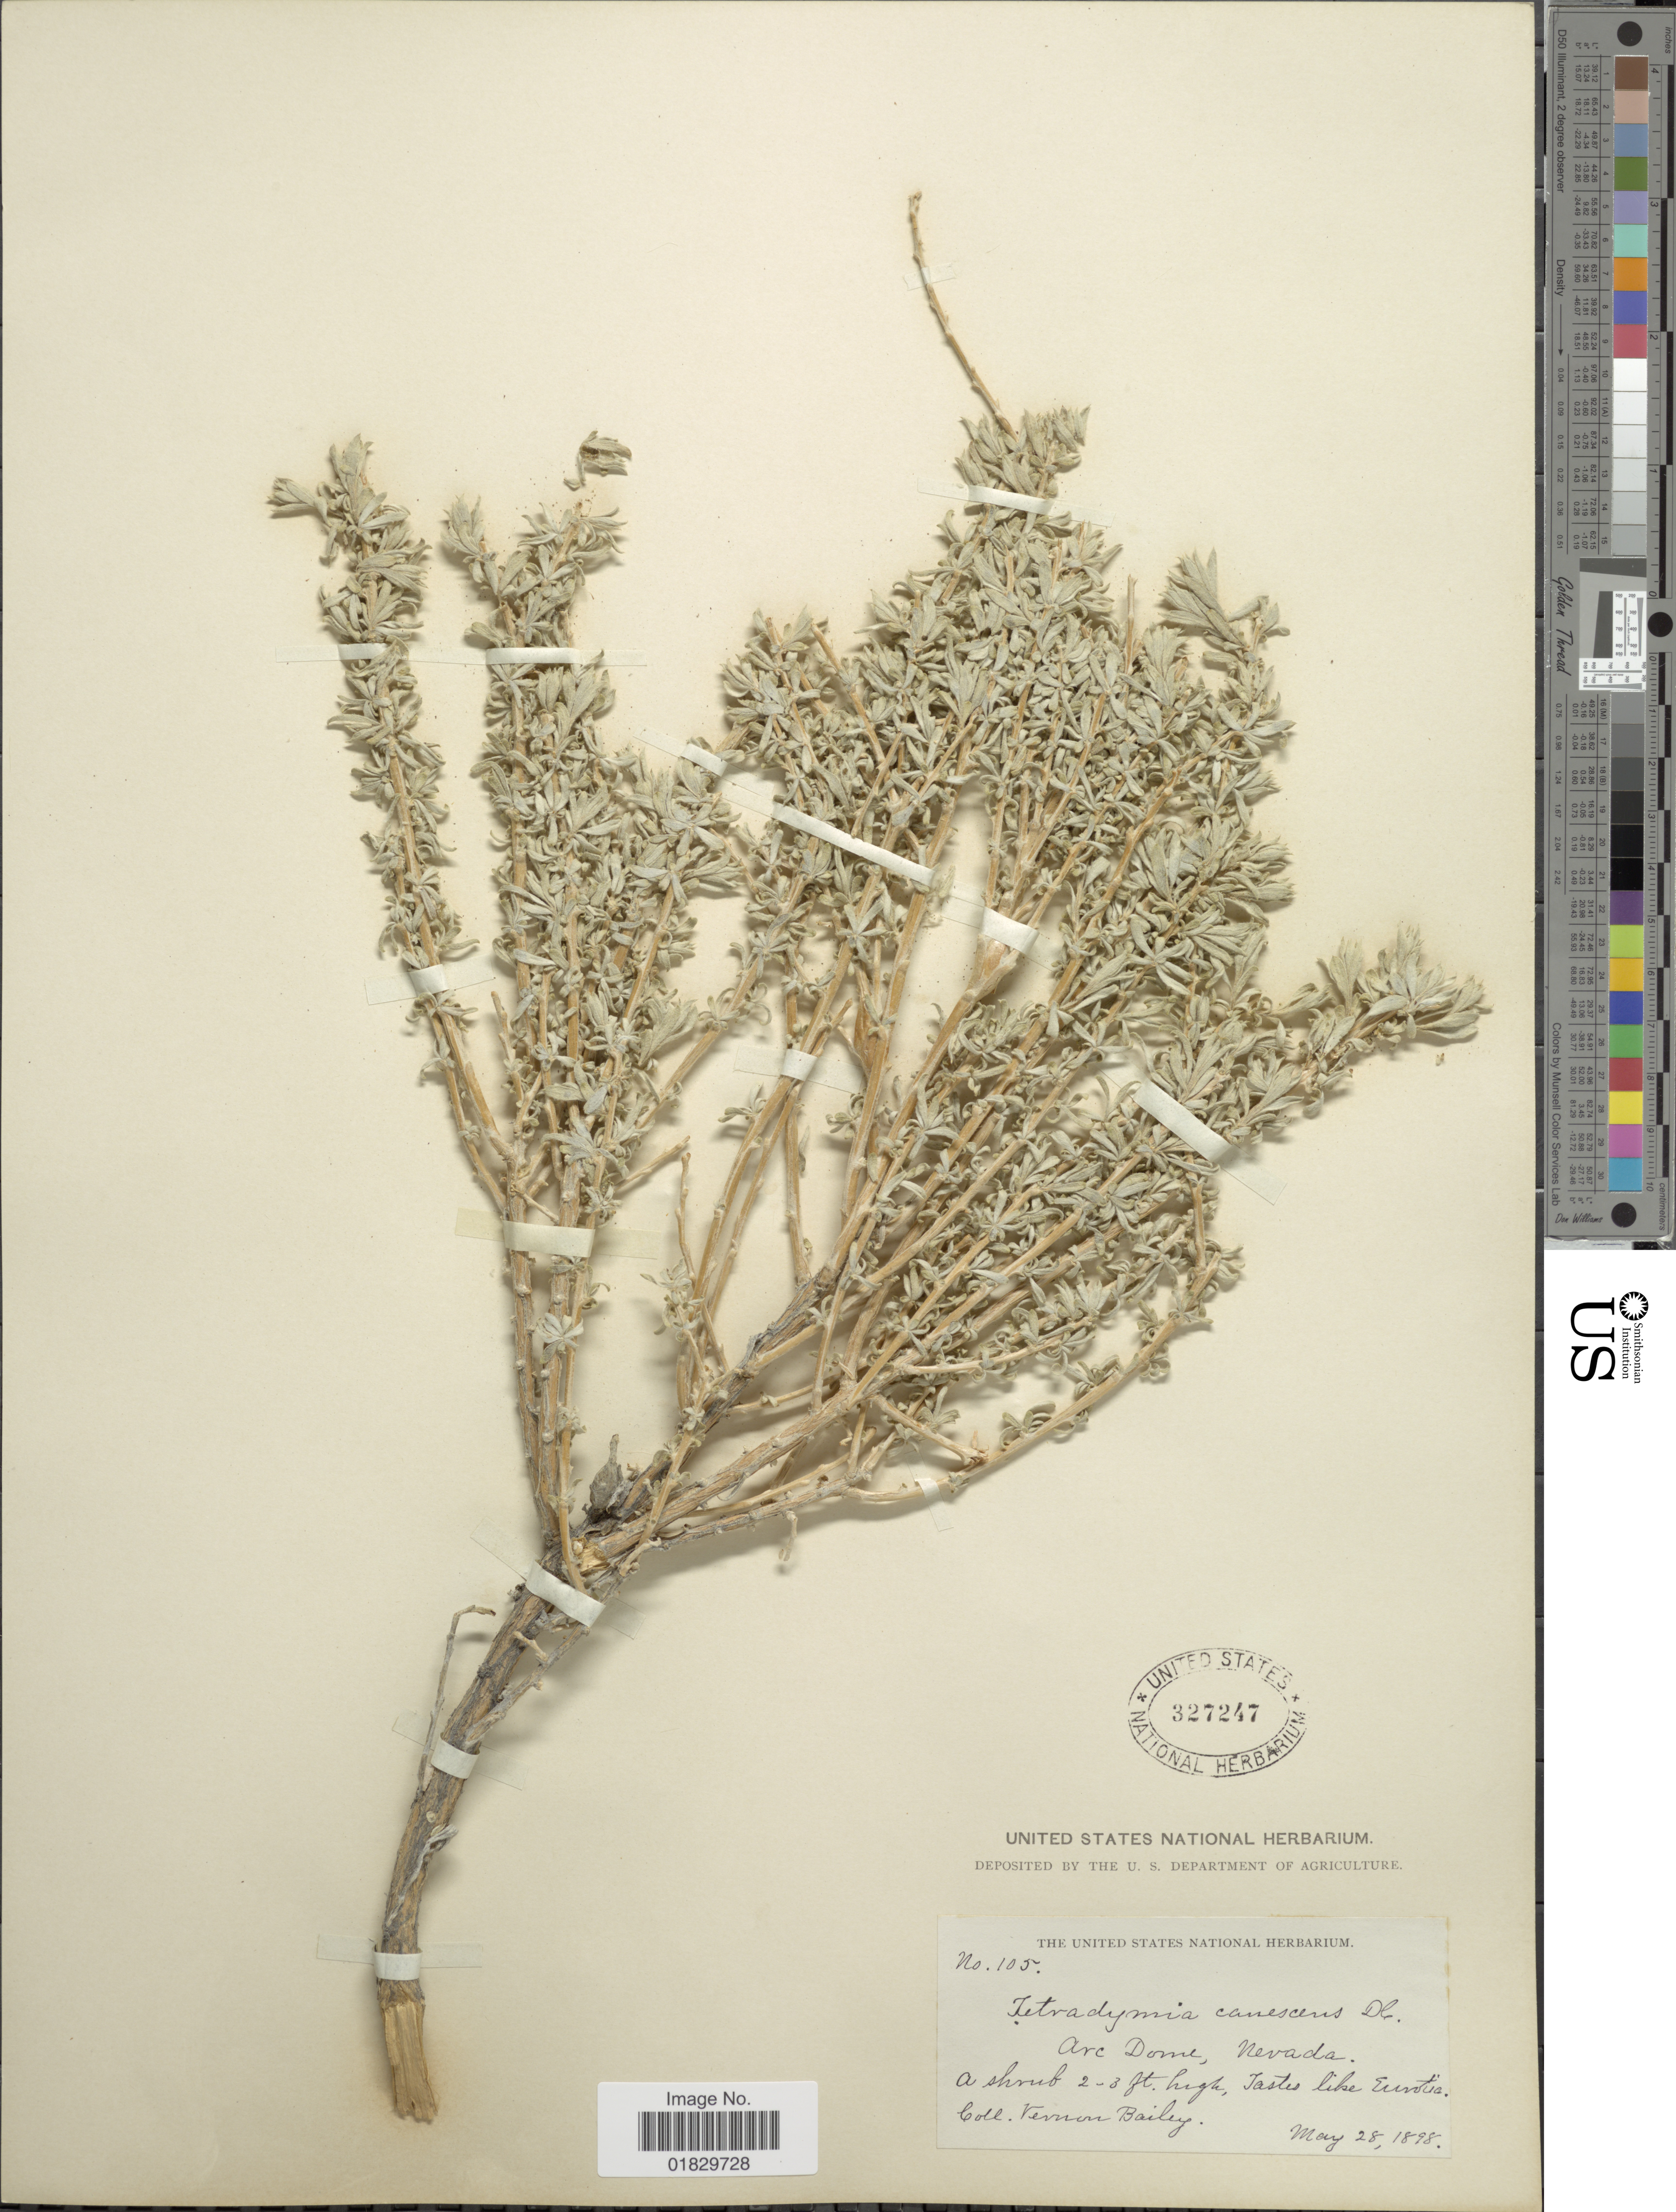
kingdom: Plantae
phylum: Tracheophyta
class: Magnoliopsida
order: Asterales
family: Asteraceae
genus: Tetradymia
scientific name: Tetradymia canescens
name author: DC.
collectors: V. O. Bailey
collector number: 105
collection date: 1898-05-28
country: United States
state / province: Nevada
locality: Arc Dome, Nevada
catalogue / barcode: US 327247